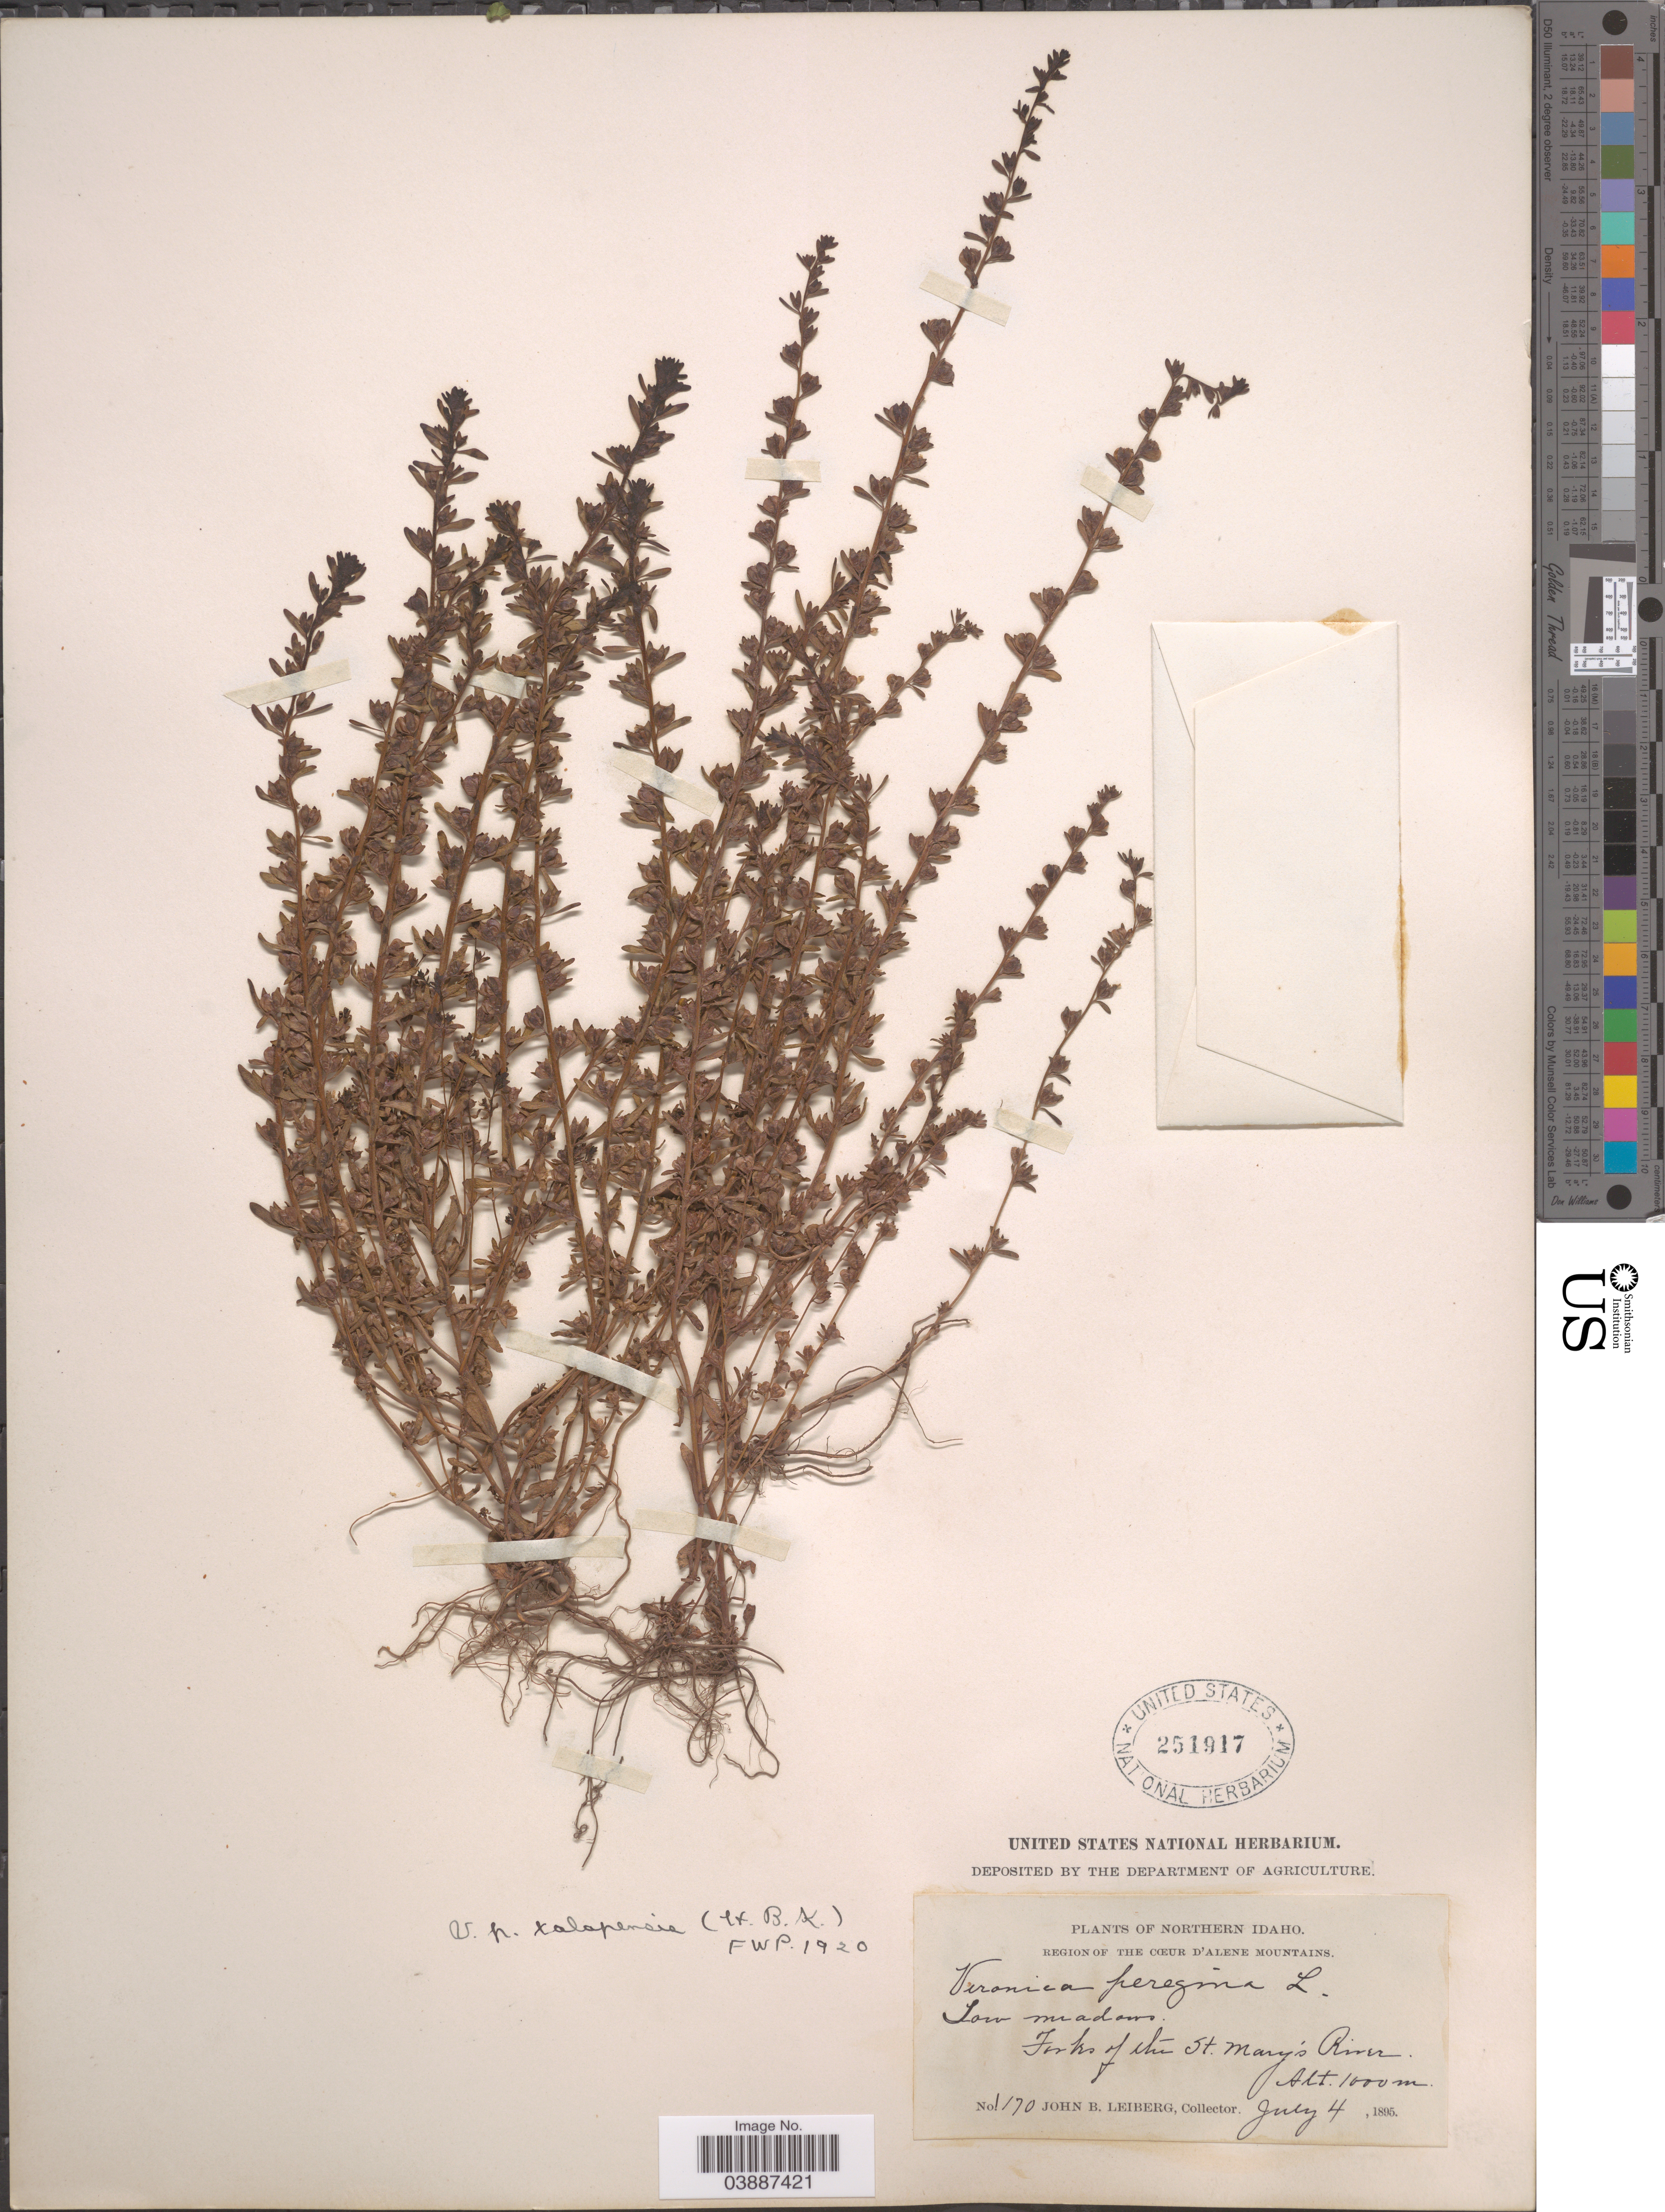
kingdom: Plantae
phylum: Tracheophyta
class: Magnoliopsida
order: Lamiales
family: Plantaginaceae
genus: Veronica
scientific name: Veronica peregrina var. xalapensis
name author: Kunth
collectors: J. B. Leiberg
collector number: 170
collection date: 1895-07-04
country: United States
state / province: Idaho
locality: Northern Idaho. Region of the Cœur D'Alene Mountains. Forks of the St. Mary's River.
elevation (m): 1000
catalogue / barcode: US 251917